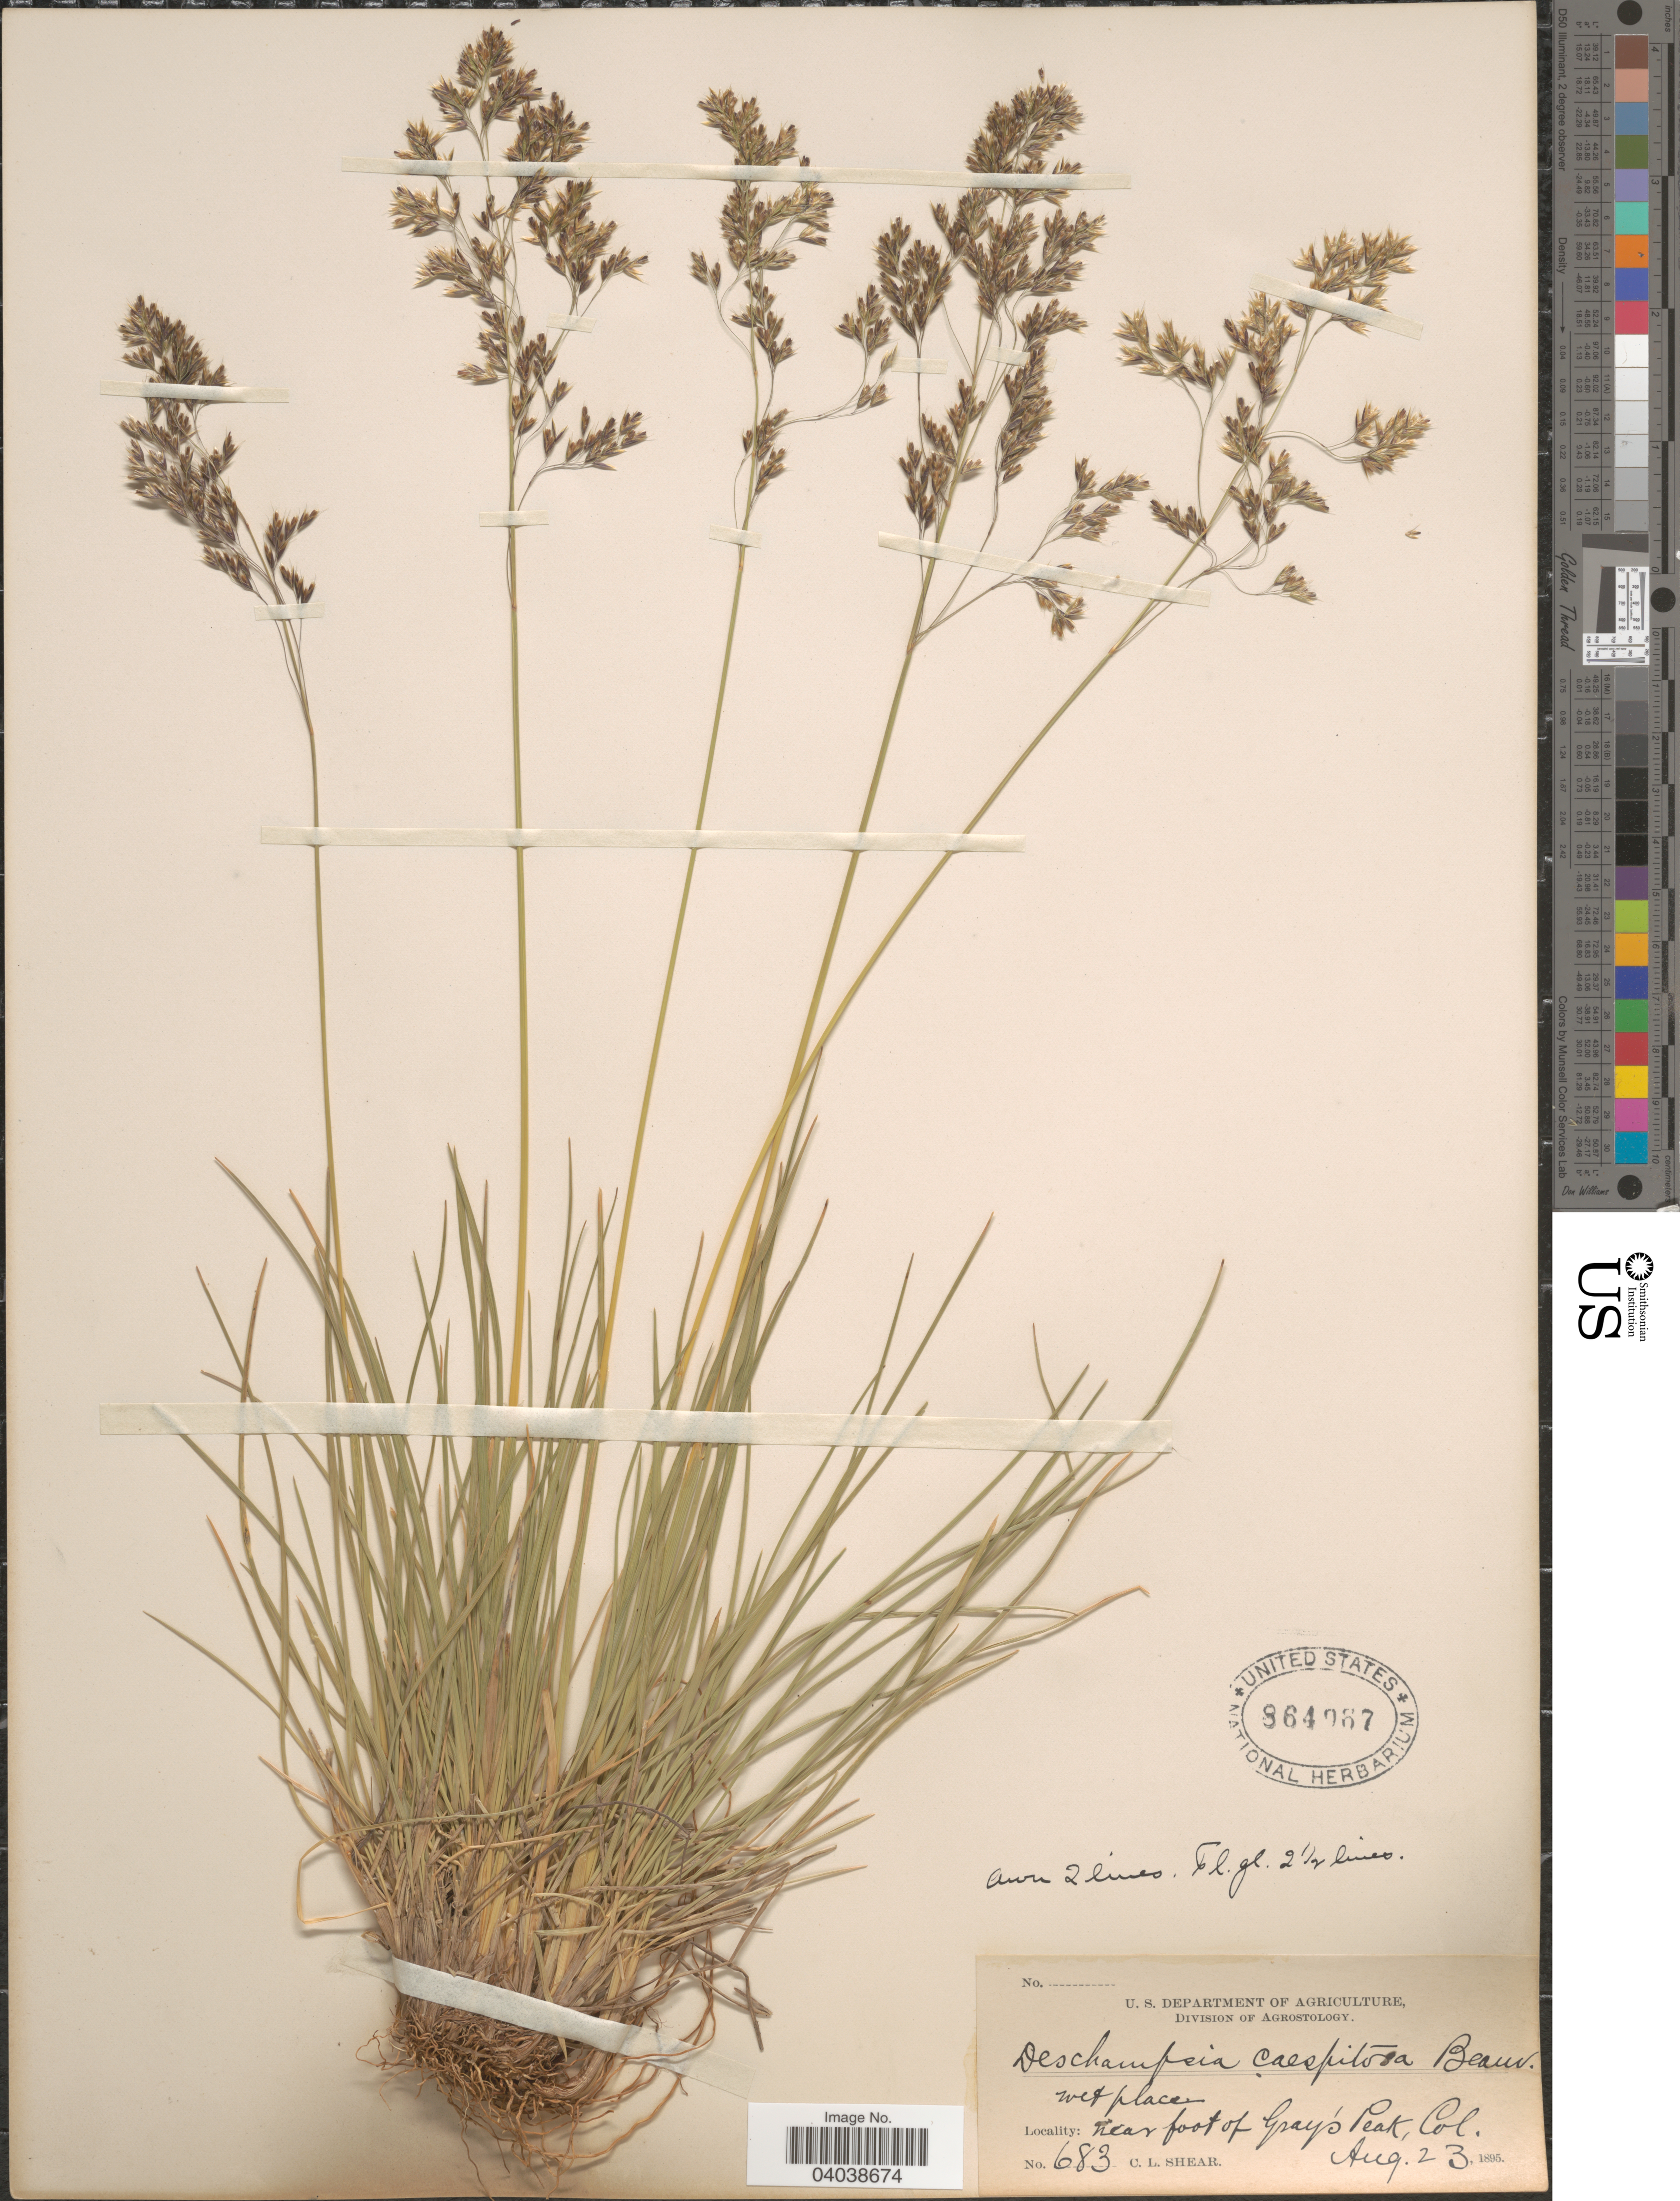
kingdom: Plantae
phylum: Tracheophyta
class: Liliopsida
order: Poales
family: Poaceae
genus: Deschampsia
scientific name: Deschampsia cespitosa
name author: (L.) P. Beauv.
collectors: C. L. Shear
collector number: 683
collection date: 1895-08-23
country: United States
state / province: Colorado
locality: Near foot of Gray's Peak.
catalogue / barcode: US 864967